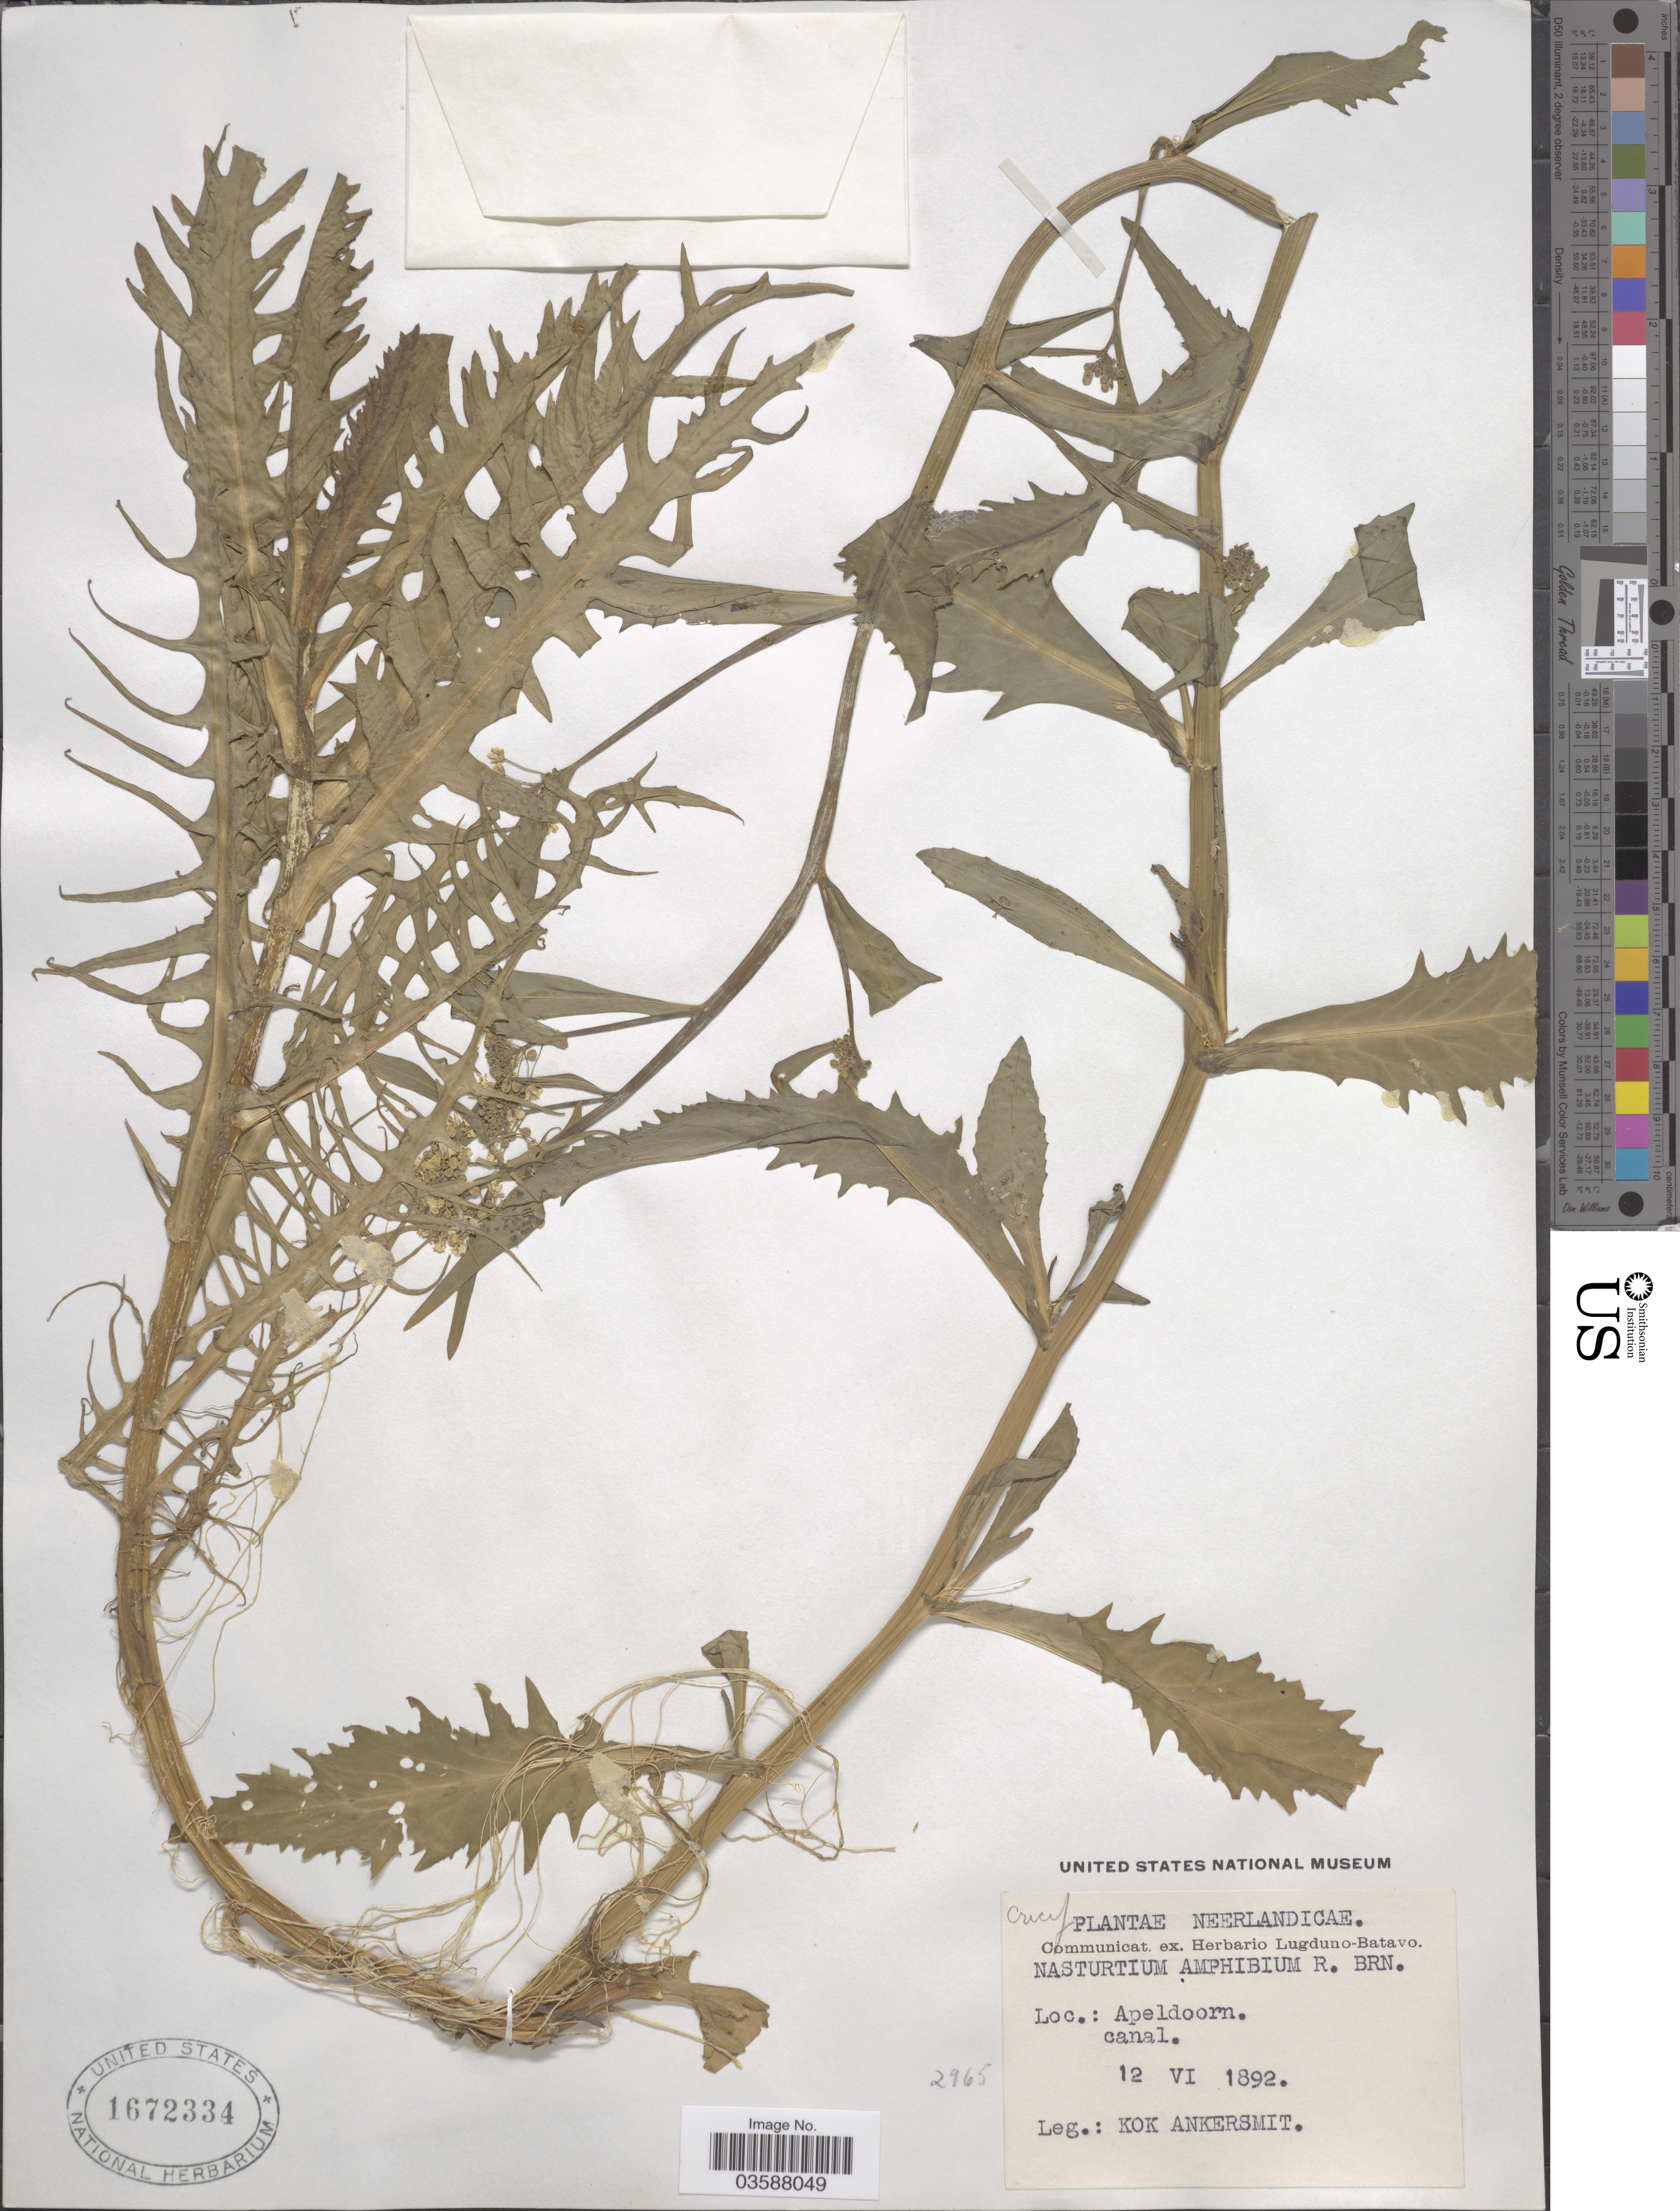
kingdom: Plantae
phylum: Tracheophyta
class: Magnoliopsida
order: Brassicales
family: Brassicaceae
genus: Rorippa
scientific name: Rorippa amphibia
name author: (L.) Besser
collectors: Kok Ankersmit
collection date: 1892-06-12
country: Netherlands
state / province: Gelderland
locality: Apeldoorn. canal.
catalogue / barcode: US 1672334